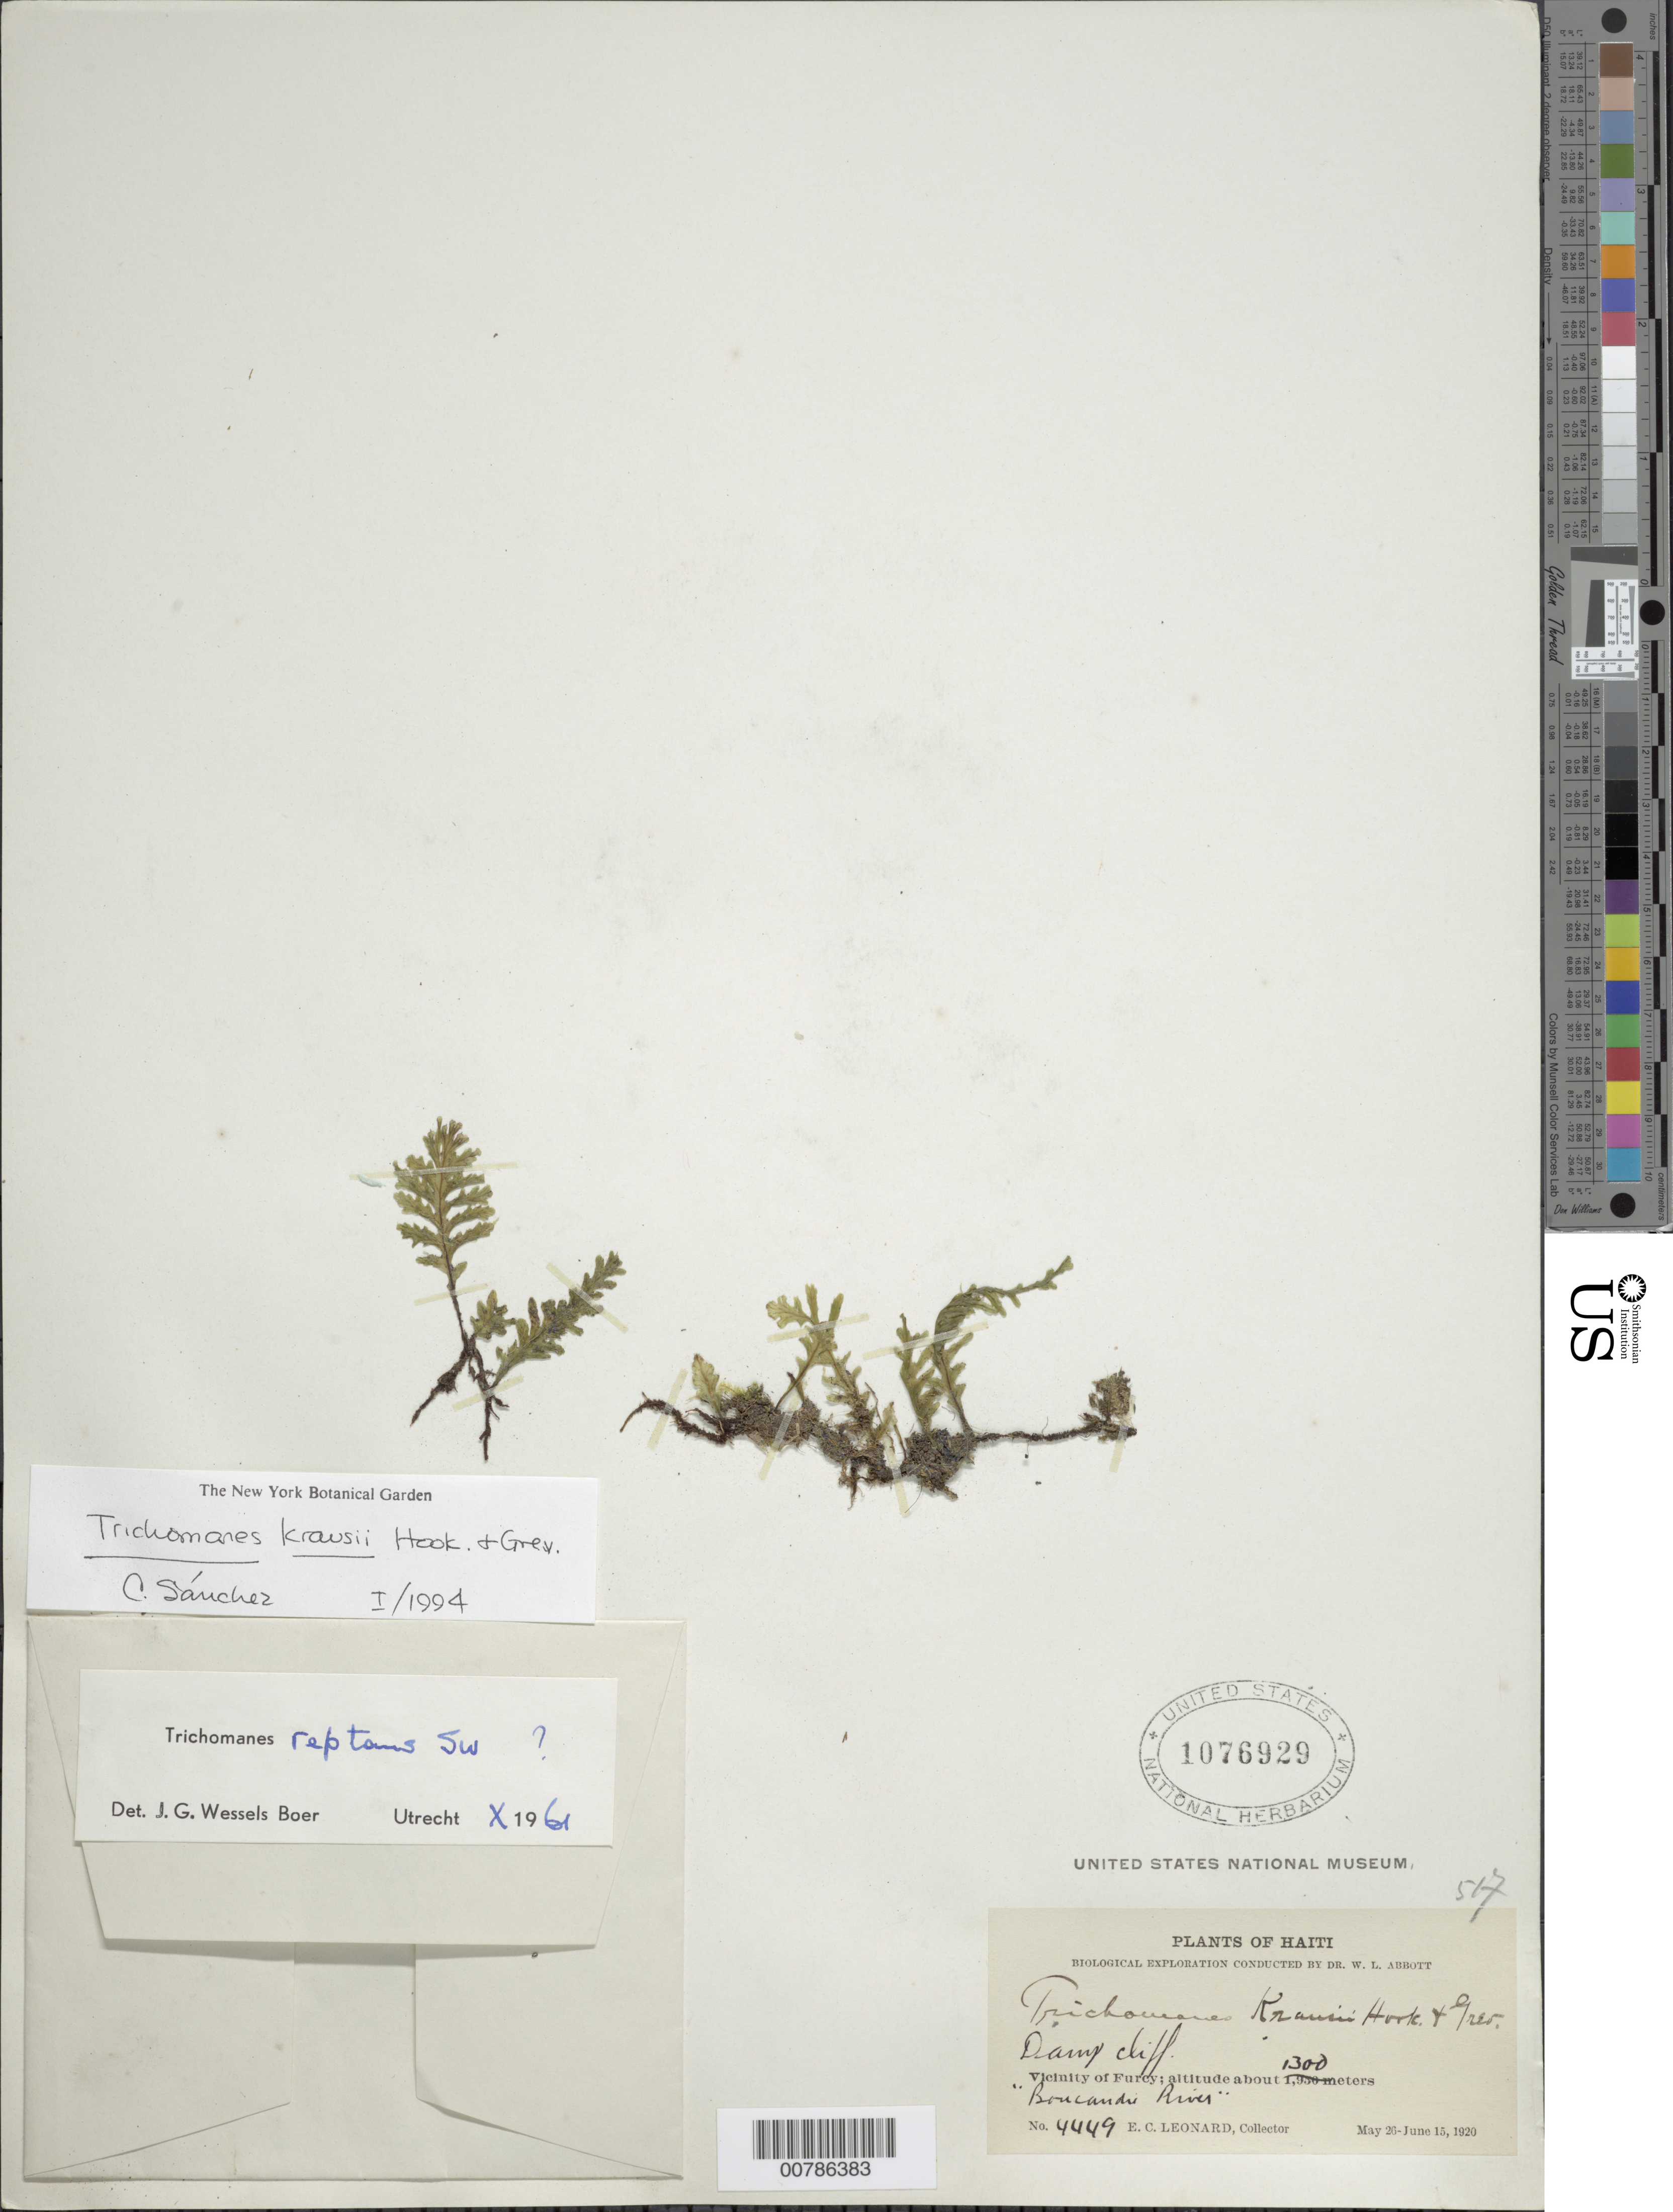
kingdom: Plantae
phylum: Tracheophyta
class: Polypodiopsida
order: Hymenophyllales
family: Hymenophyllaceae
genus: Didymoglossum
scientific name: Didymoglossum kraussii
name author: (Hook. & Grev.) C. Presl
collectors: E. C. Leonard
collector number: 4449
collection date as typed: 26 May 1920 15 Jun 1920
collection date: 1920-05-26/1920-06-15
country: Haiti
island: Hispaniola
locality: Furcy vicinity, Boucandu River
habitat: Damp cliff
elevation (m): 1300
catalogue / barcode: US 1076929